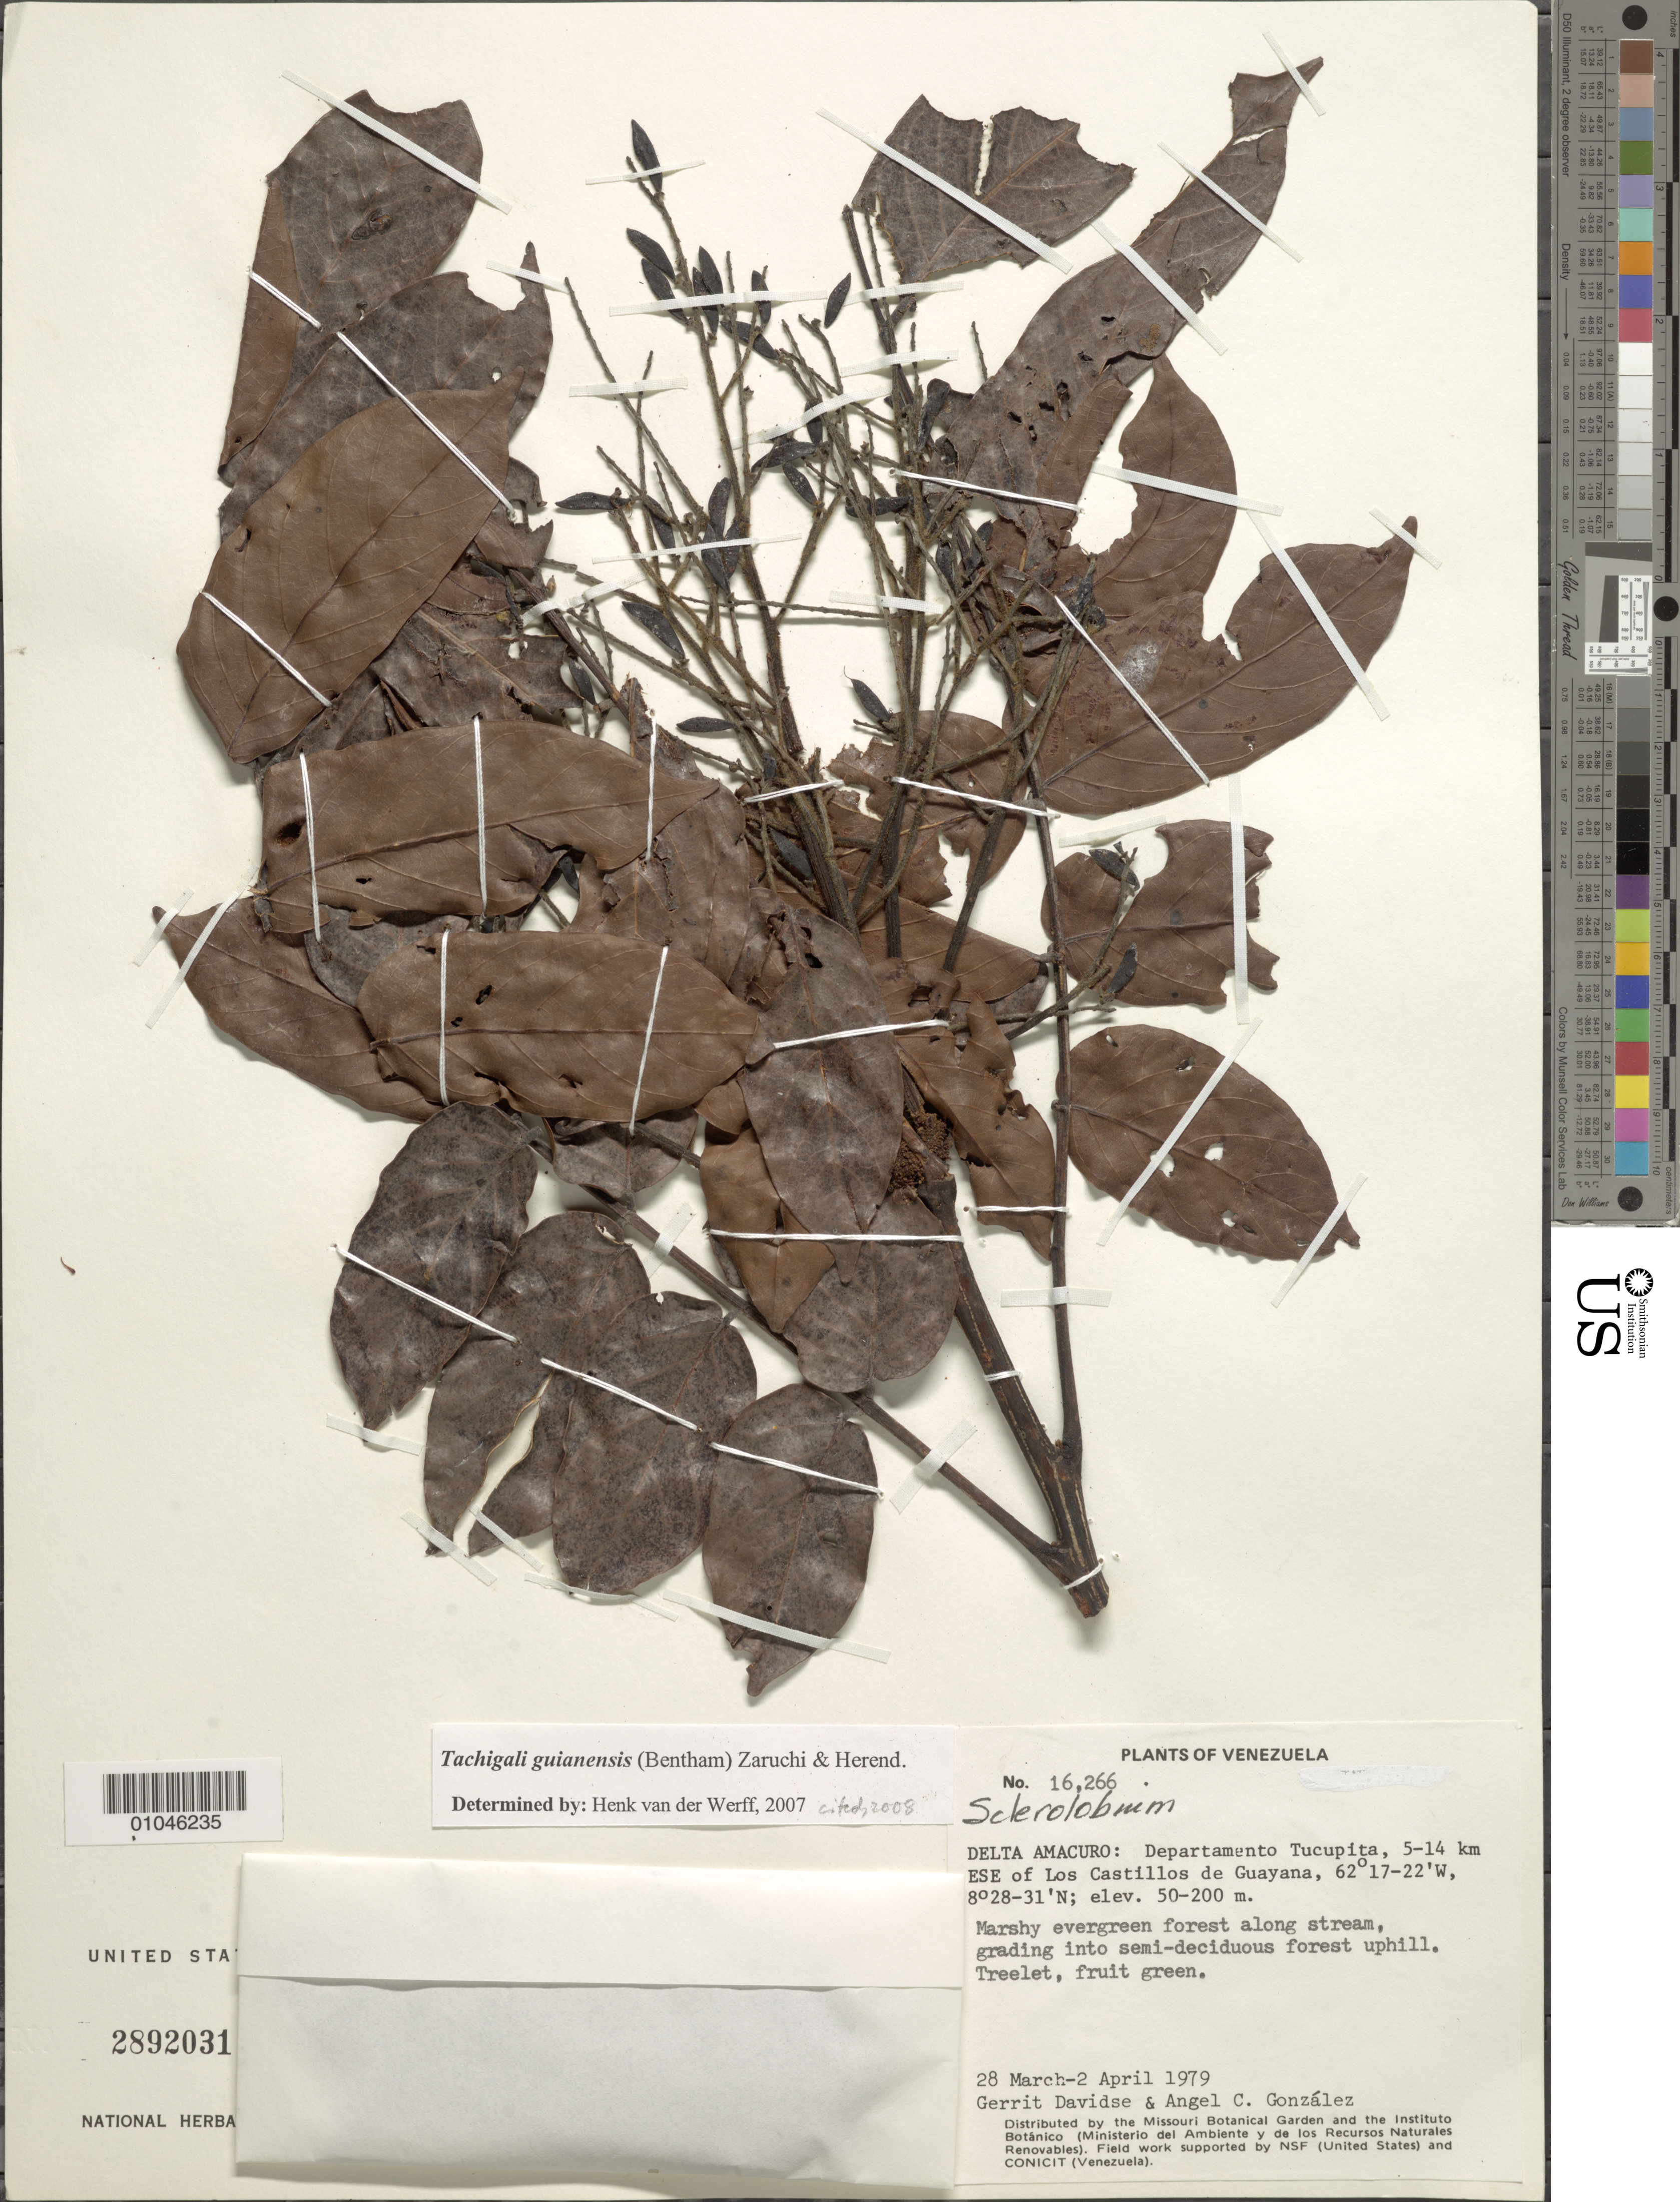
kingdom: Plantae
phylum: Tracheophyta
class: Magnoliopsida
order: Fabales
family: Fabaceae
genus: Tachigali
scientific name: Tachigali guianensis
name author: (Benth.) Zarucchi & Herend.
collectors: G. Davidse & A. C. González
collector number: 16266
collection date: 1979-03-28/1979-04-02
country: Venezuela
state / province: Delta Amacuro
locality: Departamento Tucupita, 5-14 km ESE of Los Castillos de Guayana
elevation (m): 50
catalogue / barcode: US 2892031